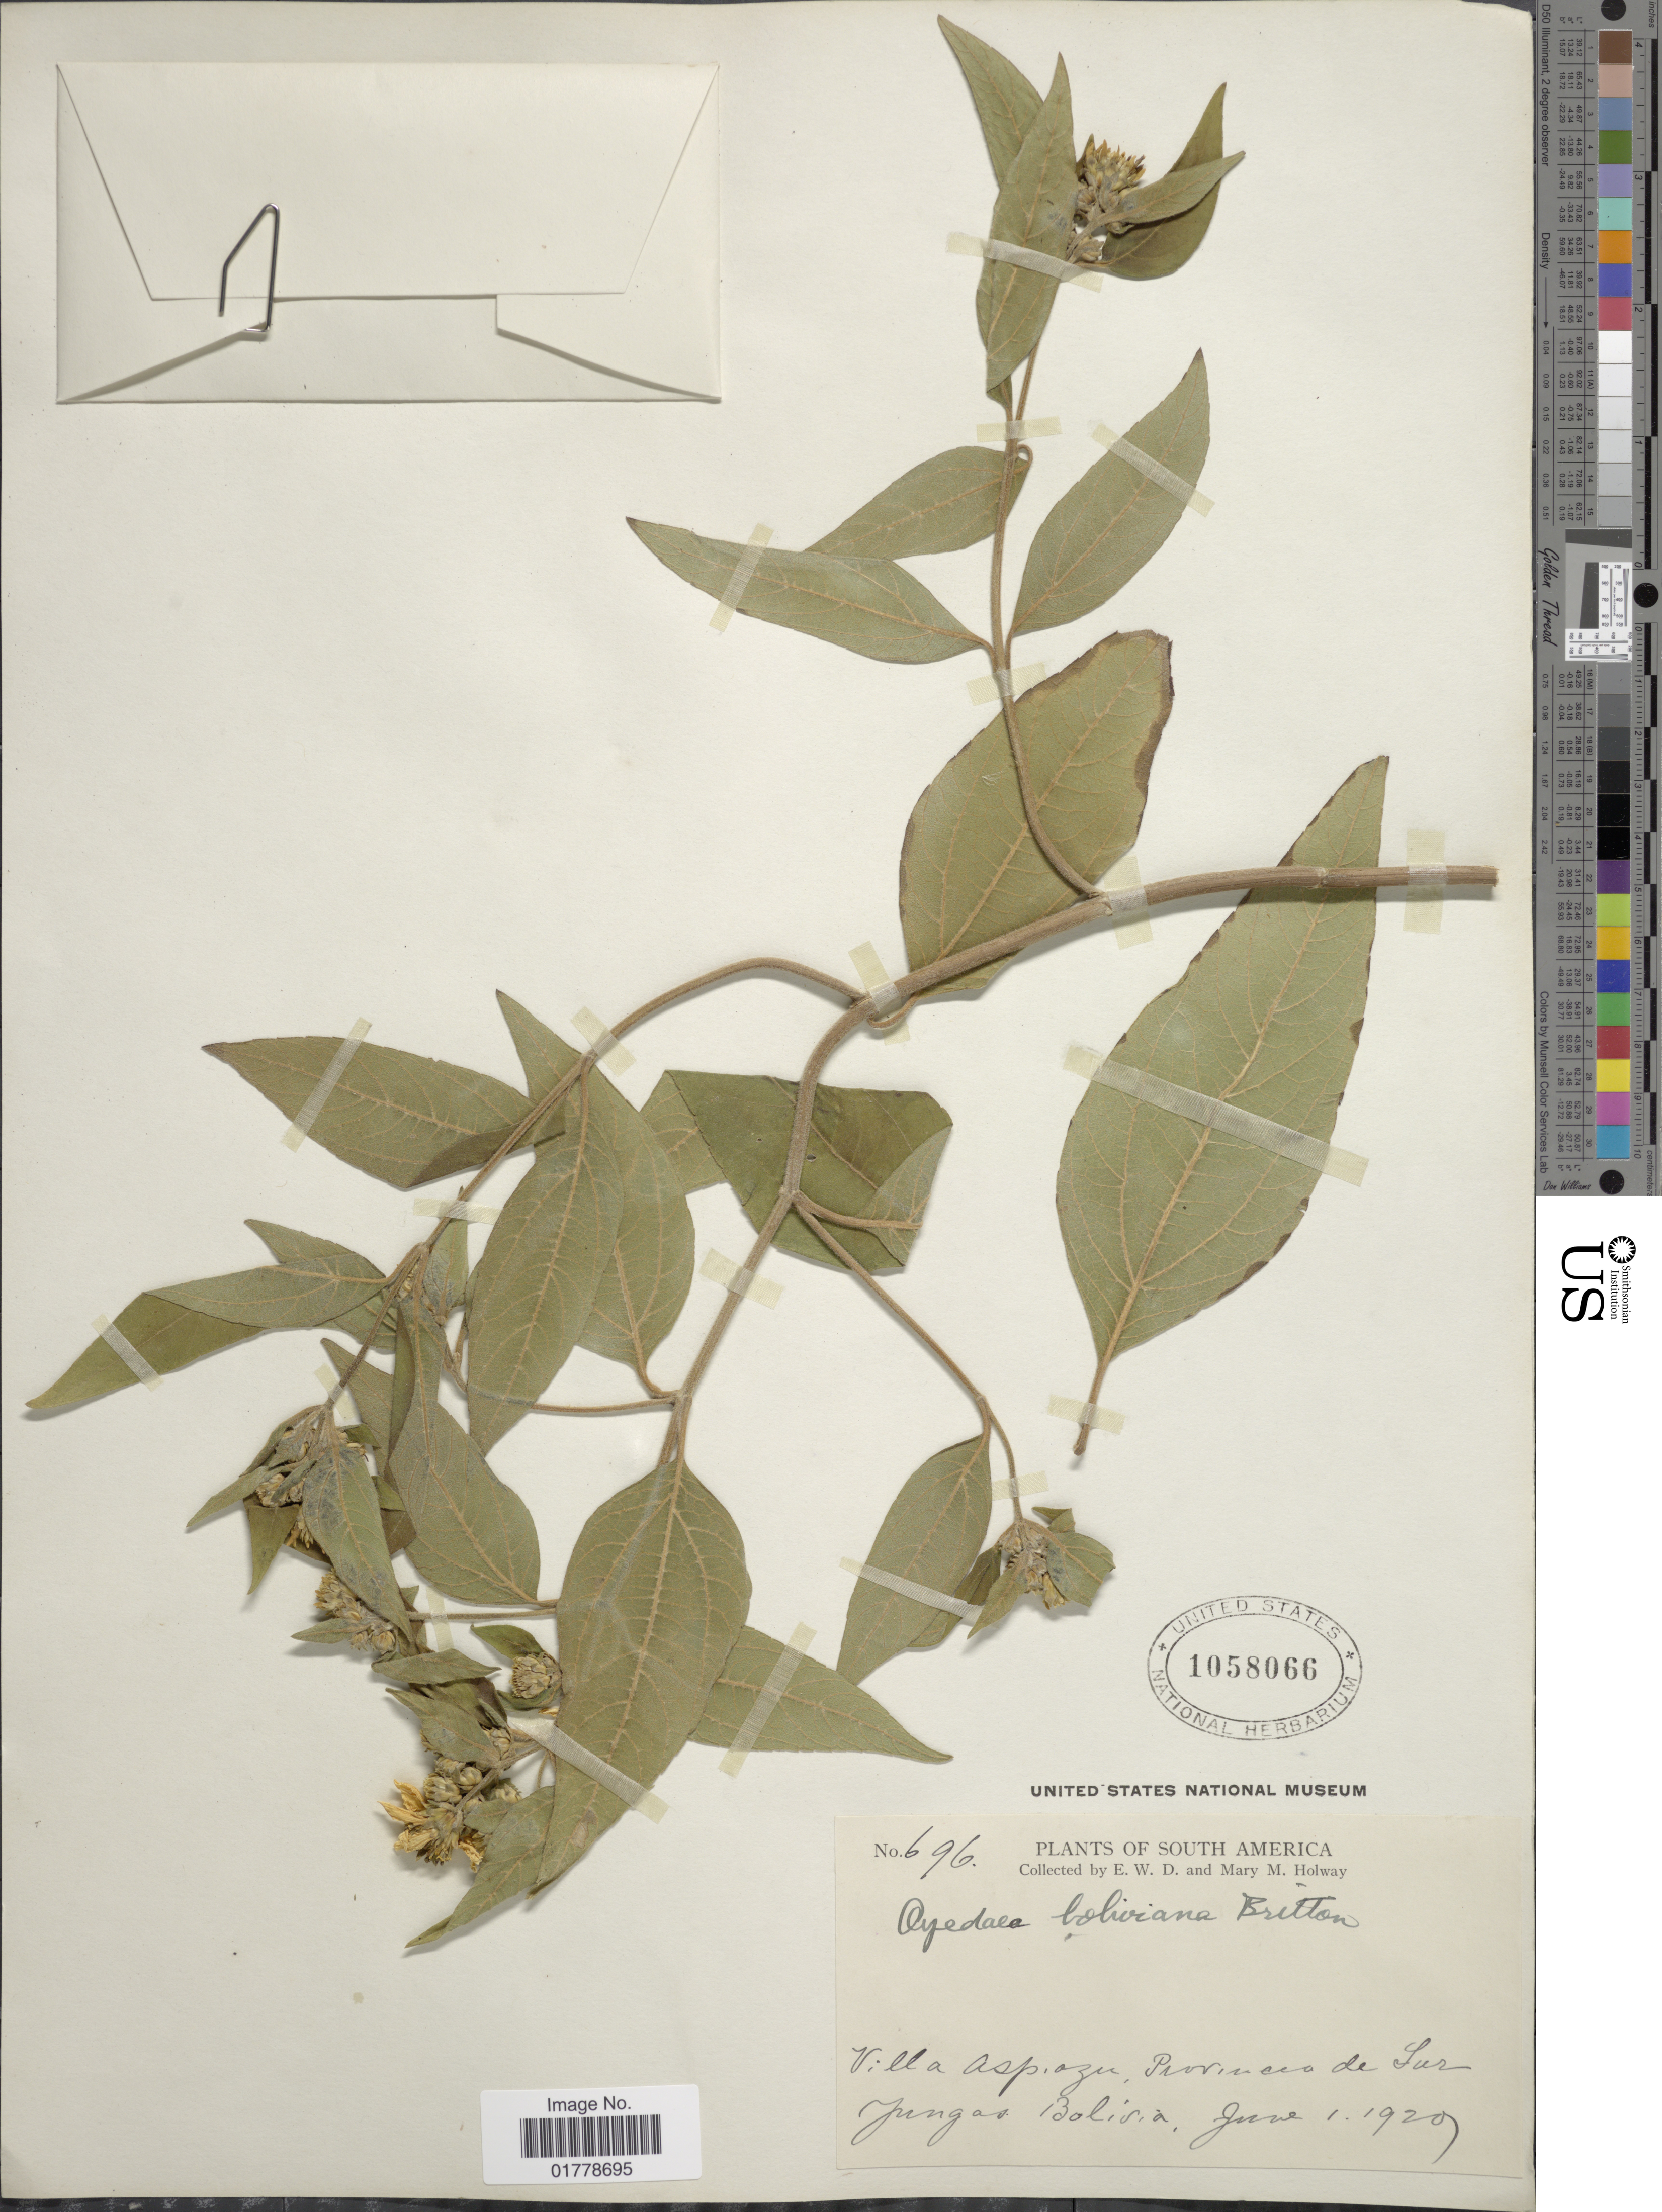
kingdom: Plantae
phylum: Tracheophyta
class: Magnoliopsida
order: Asterales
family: Asteraceae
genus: Oyedaea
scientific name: Oyedaea boliviana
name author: Britton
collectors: E. W. D. Holway & M. M. Holway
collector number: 696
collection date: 1929-06-01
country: Bolivia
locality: Villa Aspiozu, Provincia de Sur Jungas, Bolivia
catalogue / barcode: US 1058066